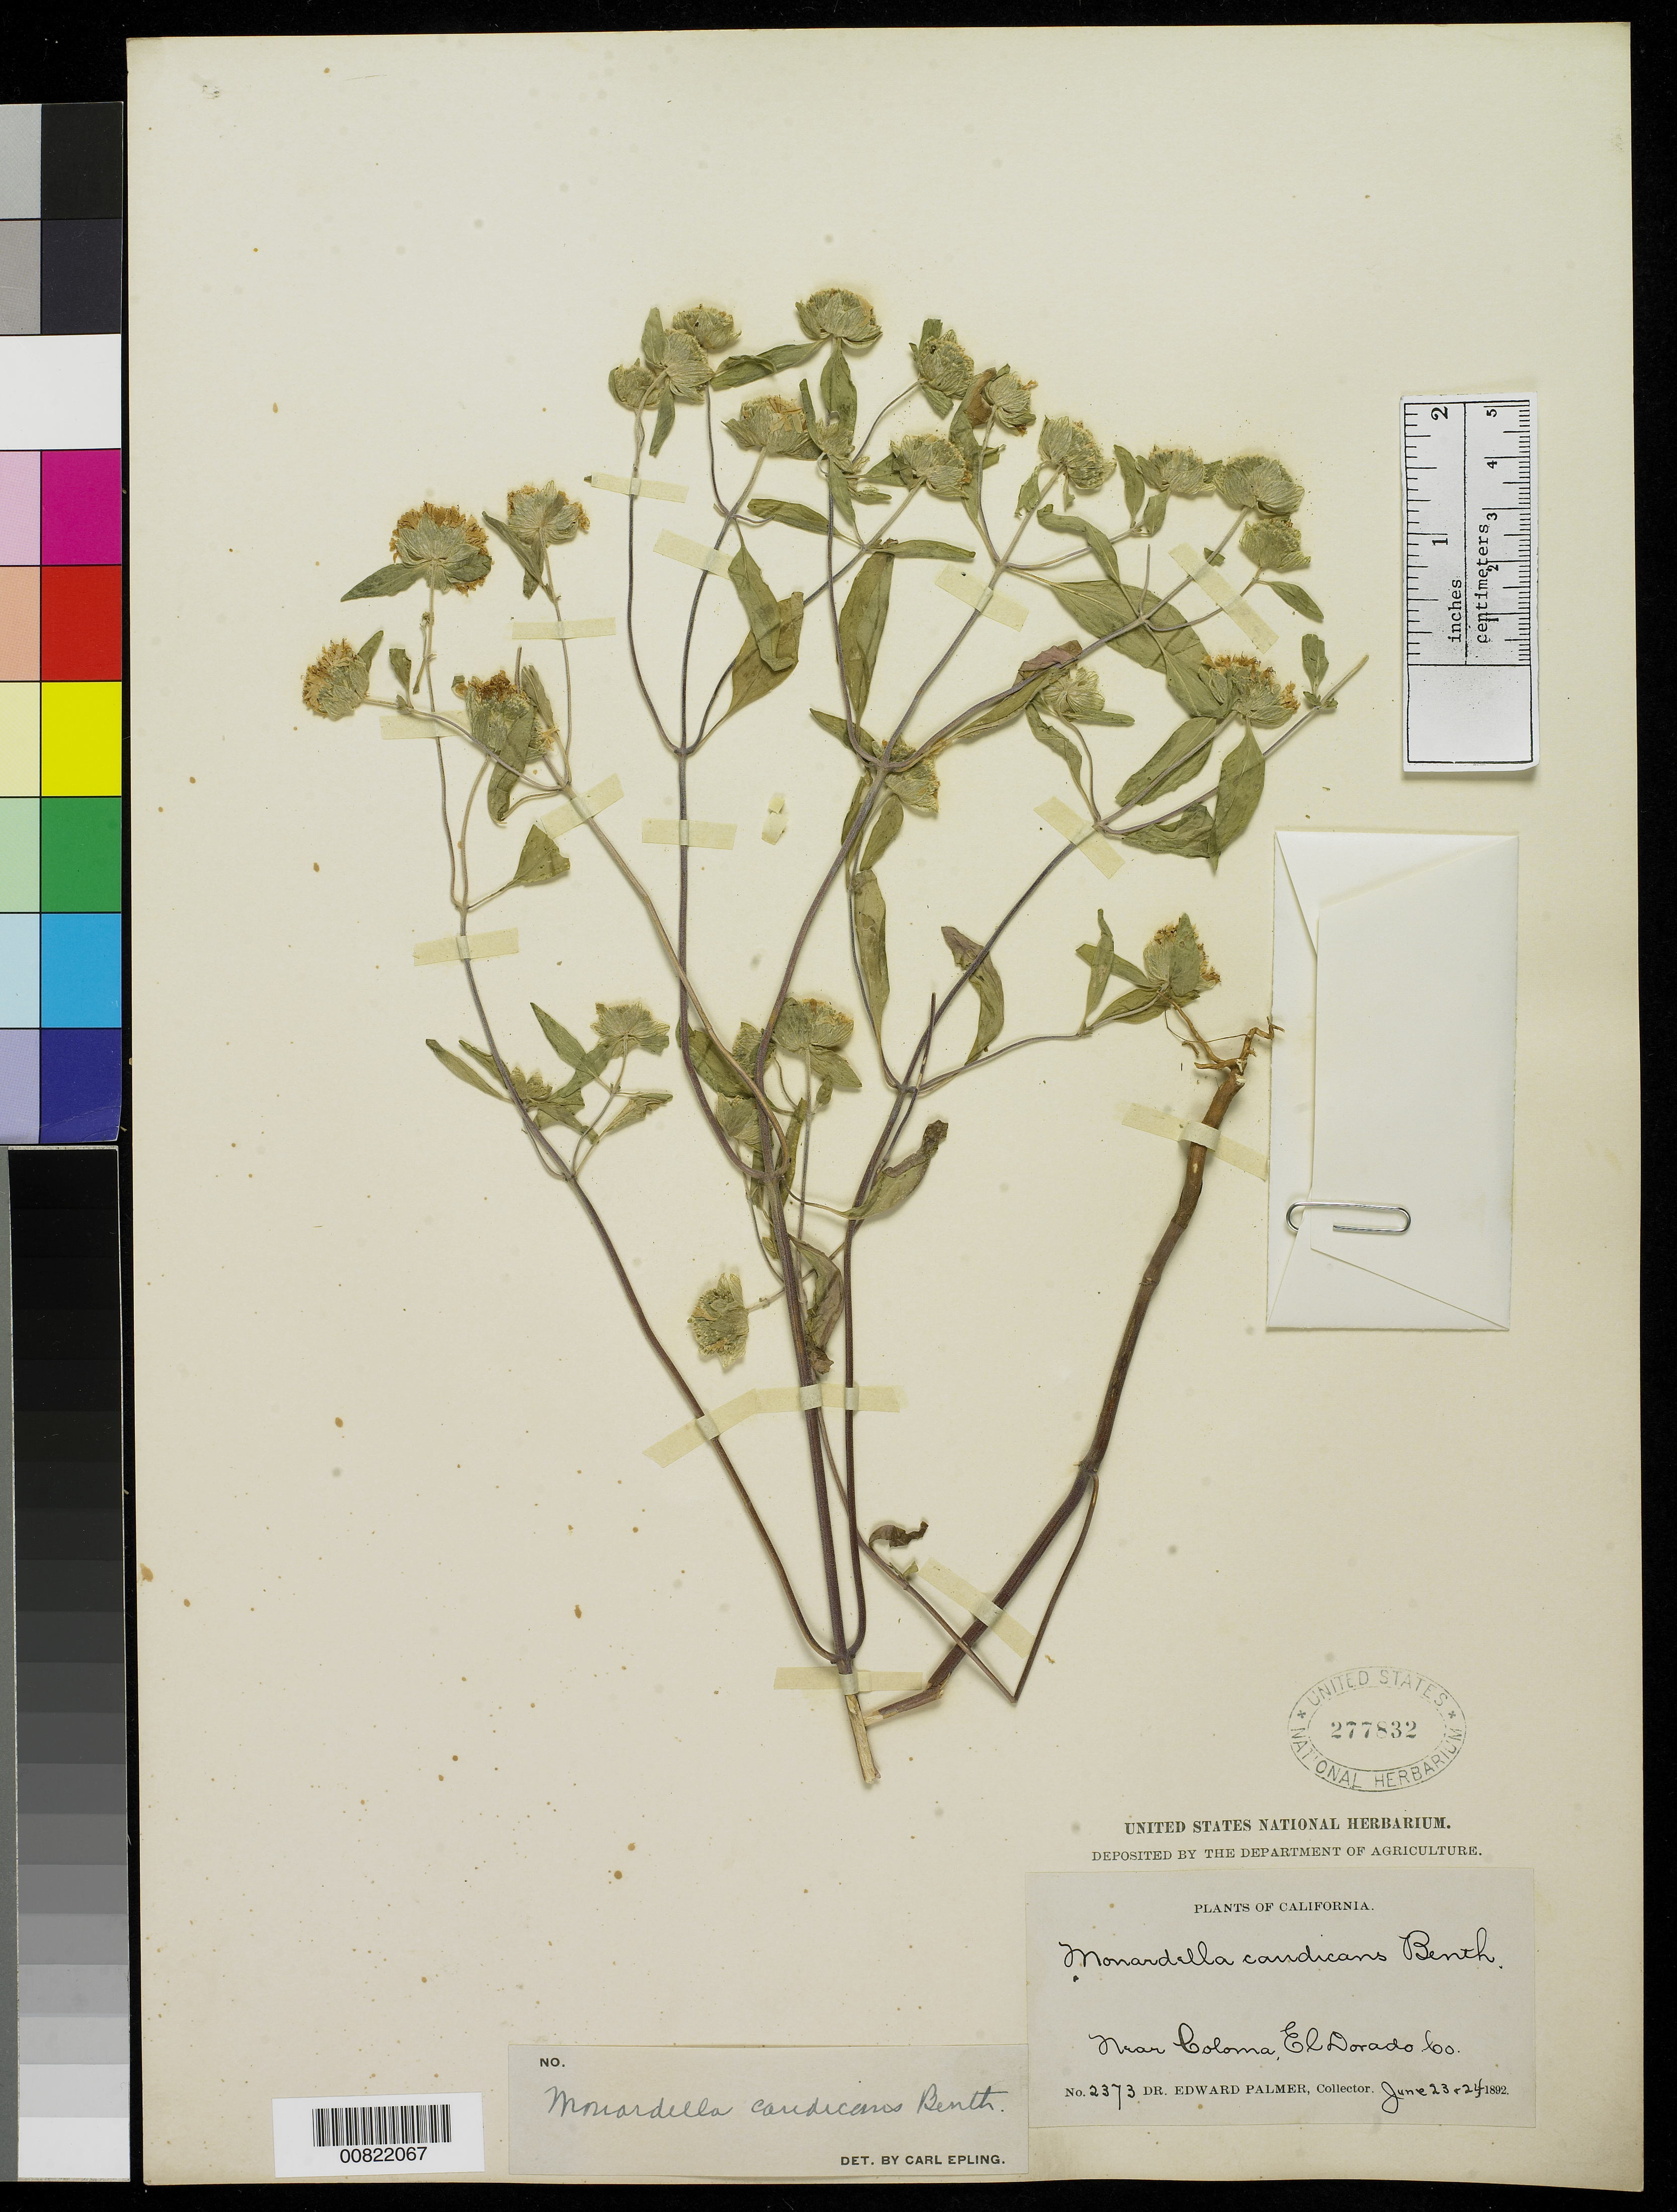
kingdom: Plantae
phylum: Tracheophyta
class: Magnoliopsida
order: Lamiales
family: Lamiaceae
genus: Monardella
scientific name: Monardella candicans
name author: Benth.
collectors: E. Palmer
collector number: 2373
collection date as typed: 23 Jun 1892 to 24 Jun 1892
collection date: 1892-06-23/1892-06-24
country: United States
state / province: California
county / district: El Dorado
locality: Near Coloma, Eldorado County, California.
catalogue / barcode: US 277832